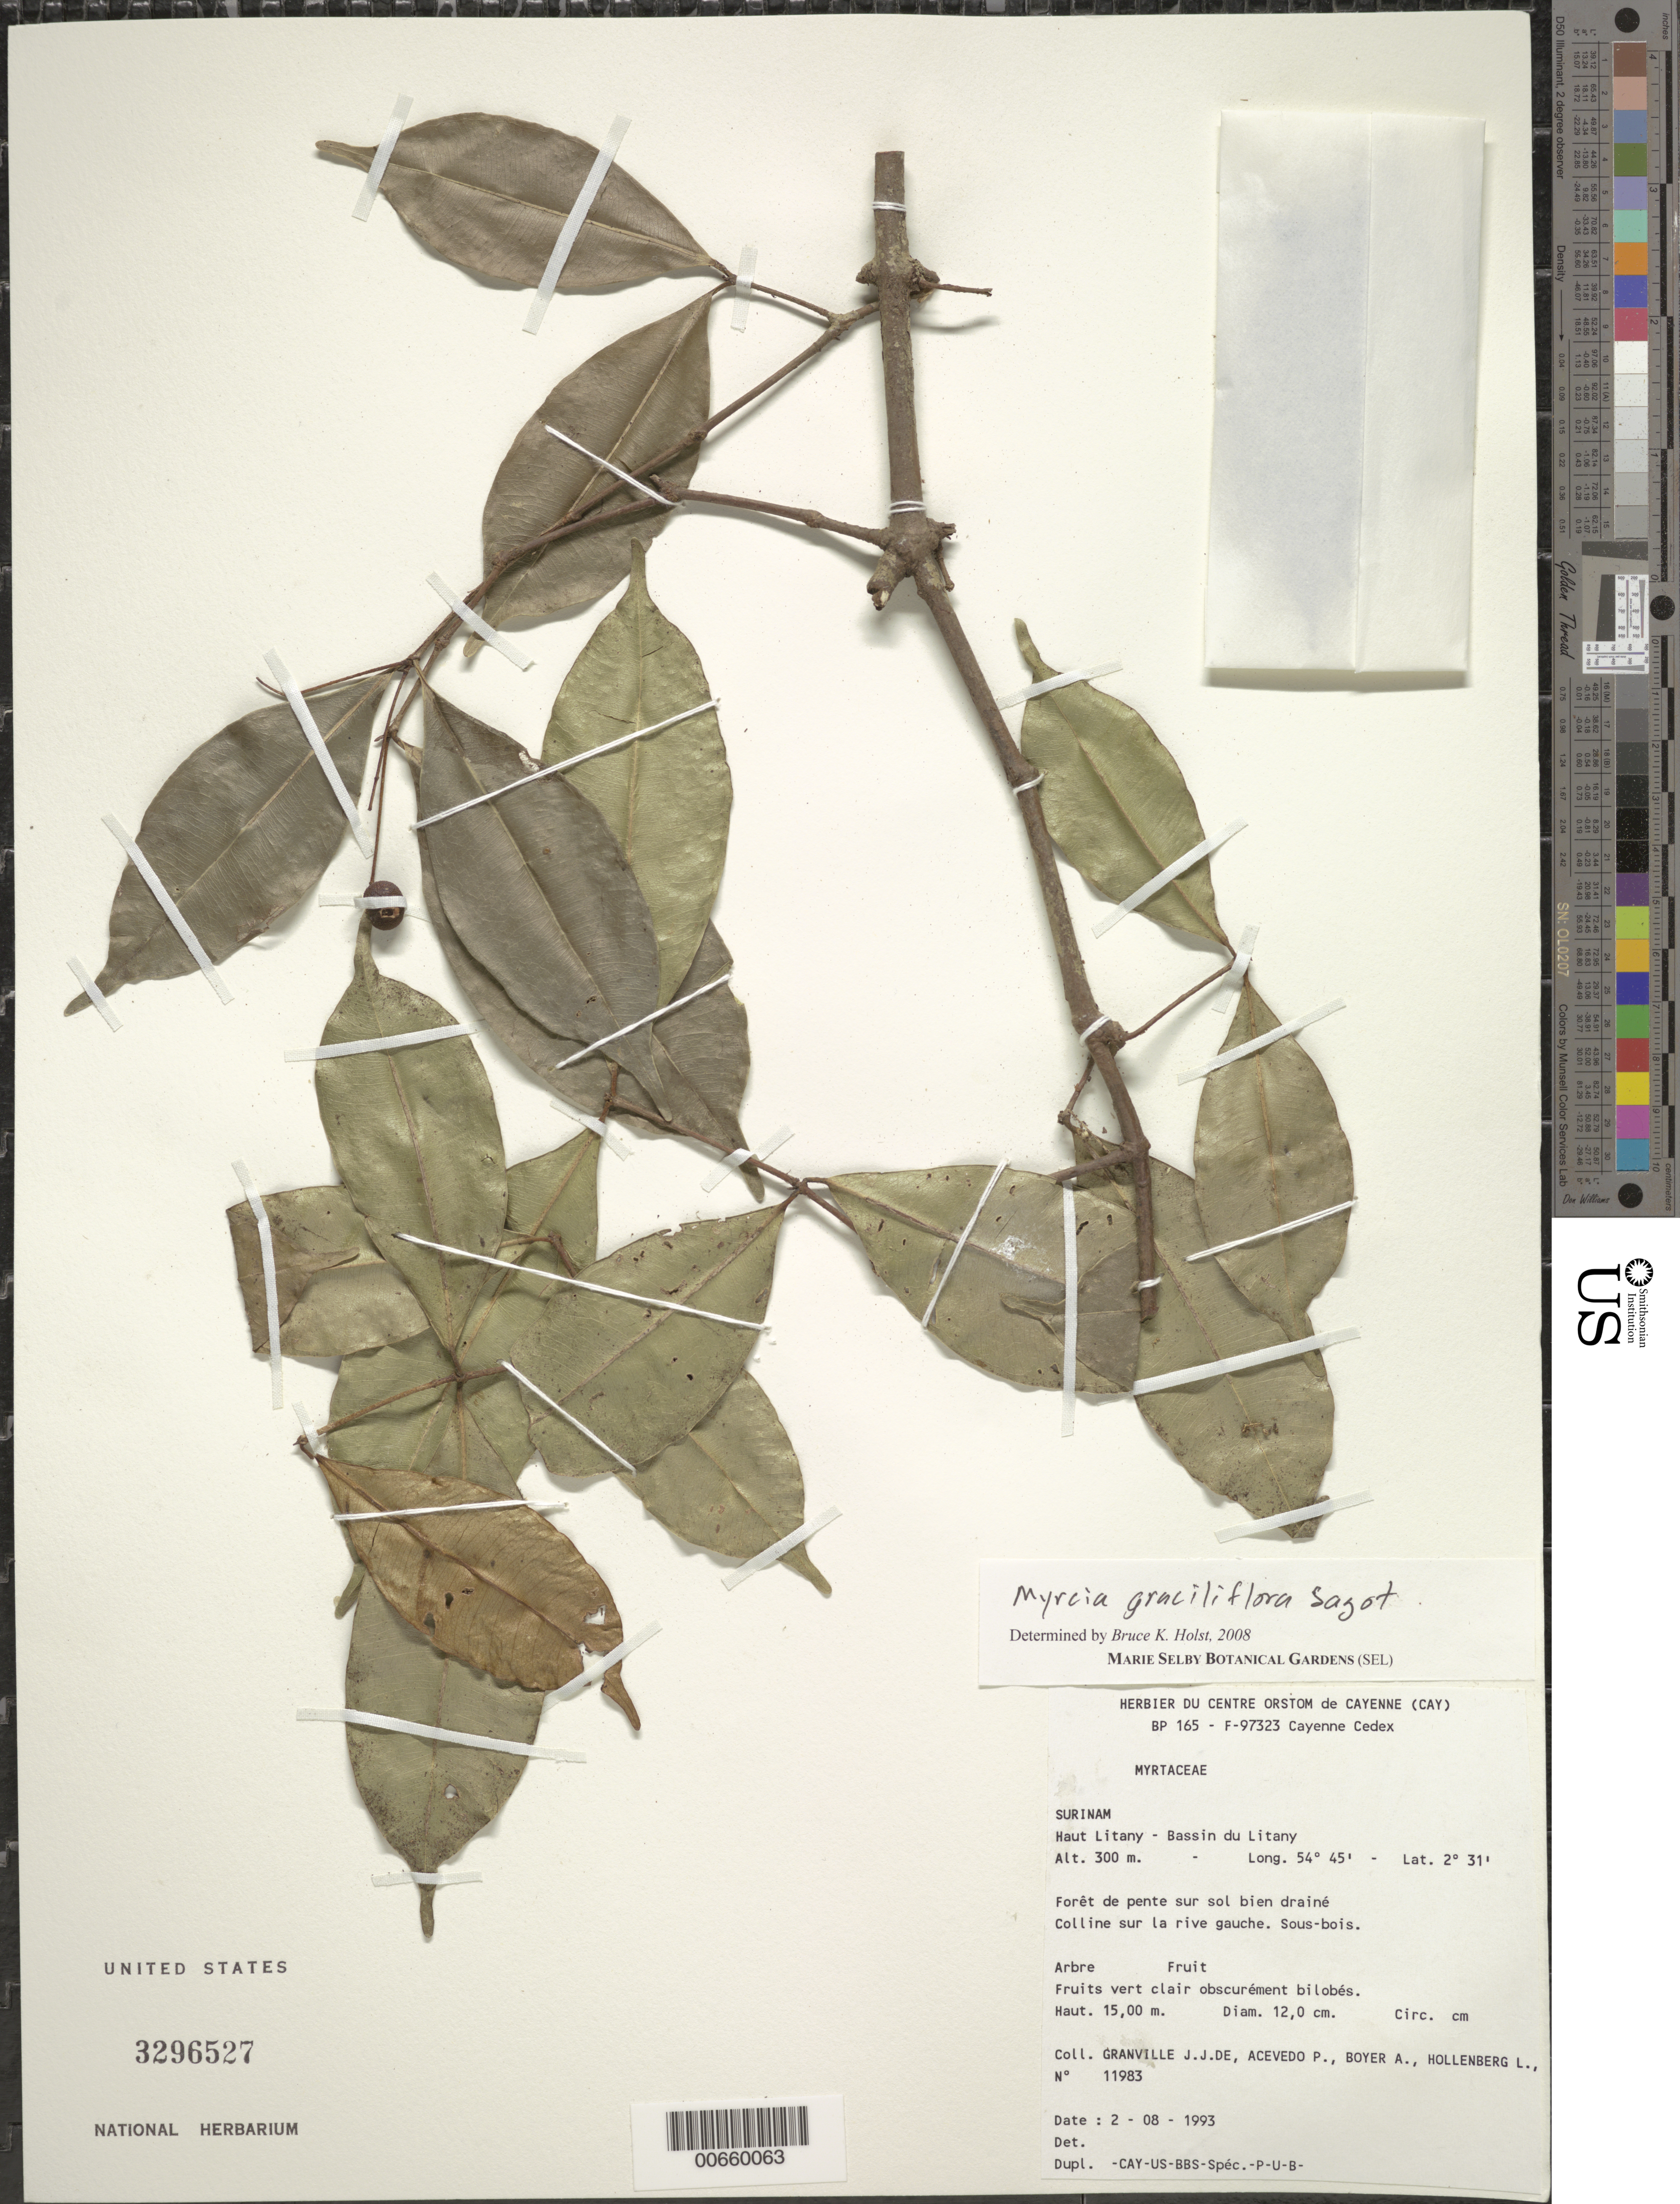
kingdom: Plantae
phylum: Tracheophyta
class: Magnoliopsida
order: Myrtales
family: Myrtaceae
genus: Myrcia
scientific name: Myrcia graciliflora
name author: Sagot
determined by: Holst, Bruce K.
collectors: J.-J. de Granville, P. Acevedo-Rodr., A. Boyer & L. Hollenberg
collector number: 11983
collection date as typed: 2-Aug-93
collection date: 1993-08-02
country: Suriname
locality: Haut Litany, Bassin du Litany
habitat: Slope forest, well drained soil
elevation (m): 300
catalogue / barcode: US 3296527